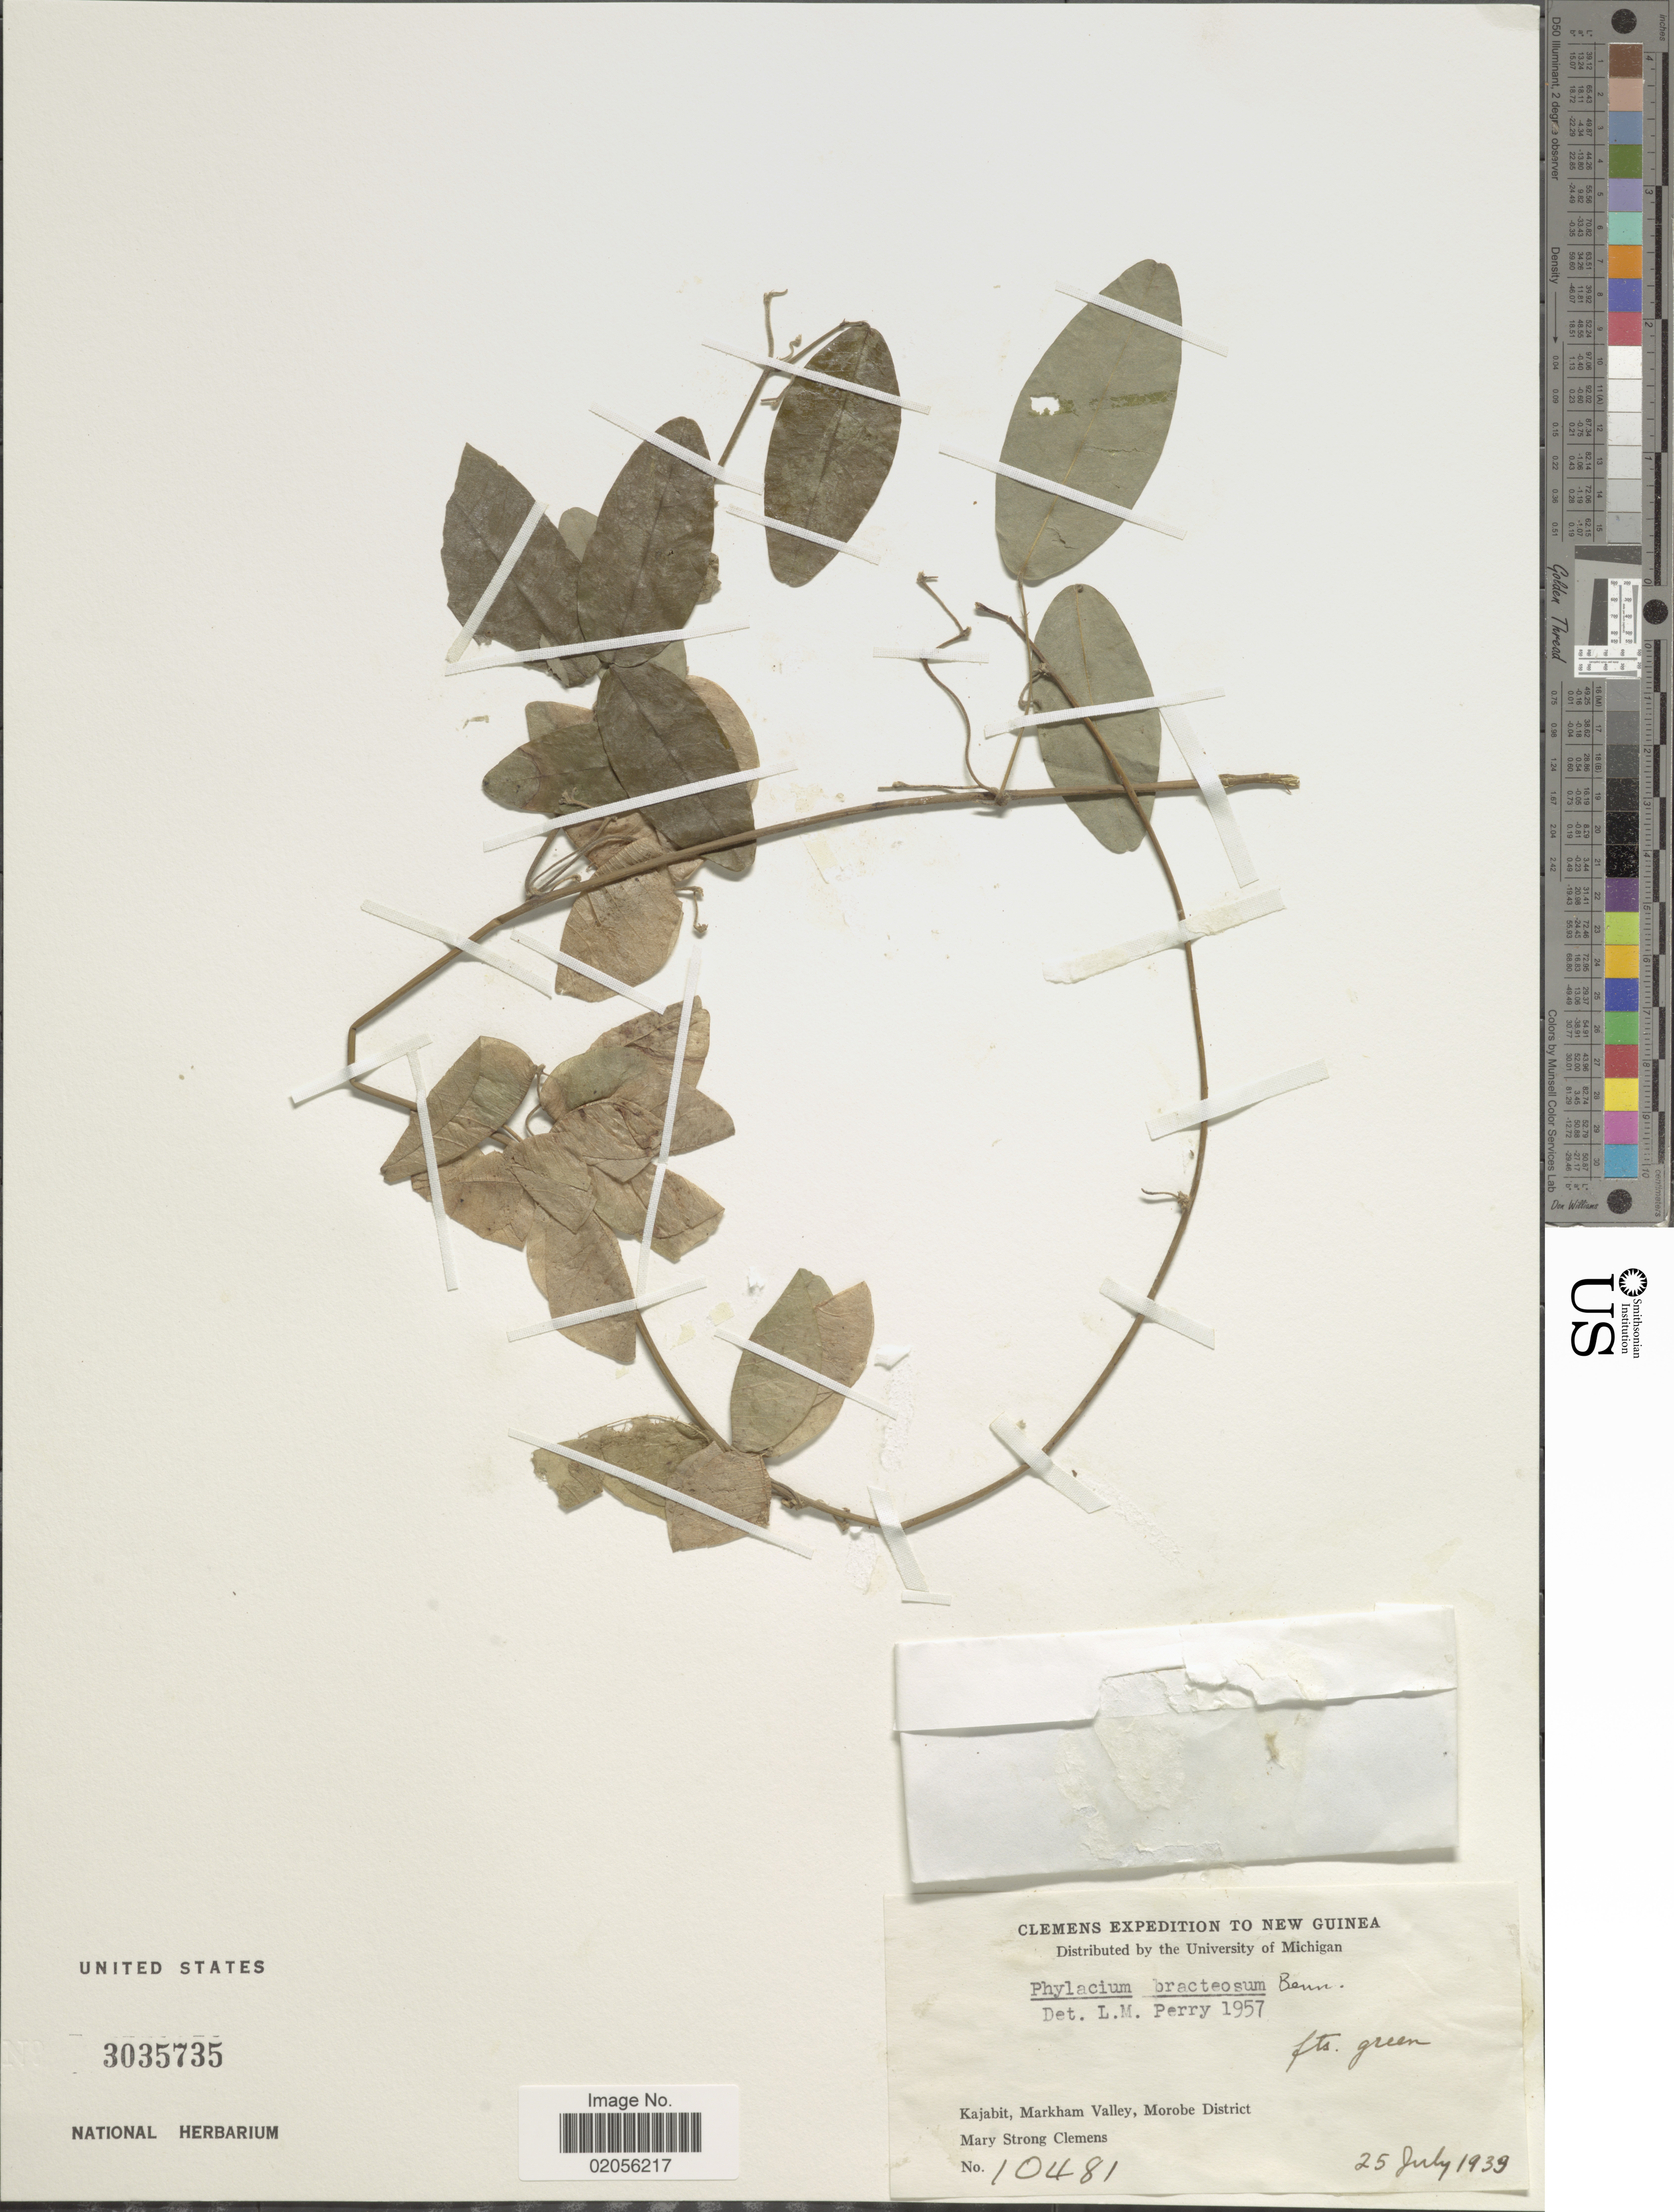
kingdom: Plantae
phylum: Tracheophyta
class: Magnoliopsida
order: Fabales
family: Fabaceae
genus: Phylacium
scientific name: Phylacium sp.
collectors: M. S. Clemens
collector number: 10481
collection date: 1939-07-25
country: Papua New Guinea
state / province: Morobe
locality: Kajabit, Markham Valley. new Guinea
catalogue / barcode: US 3035735